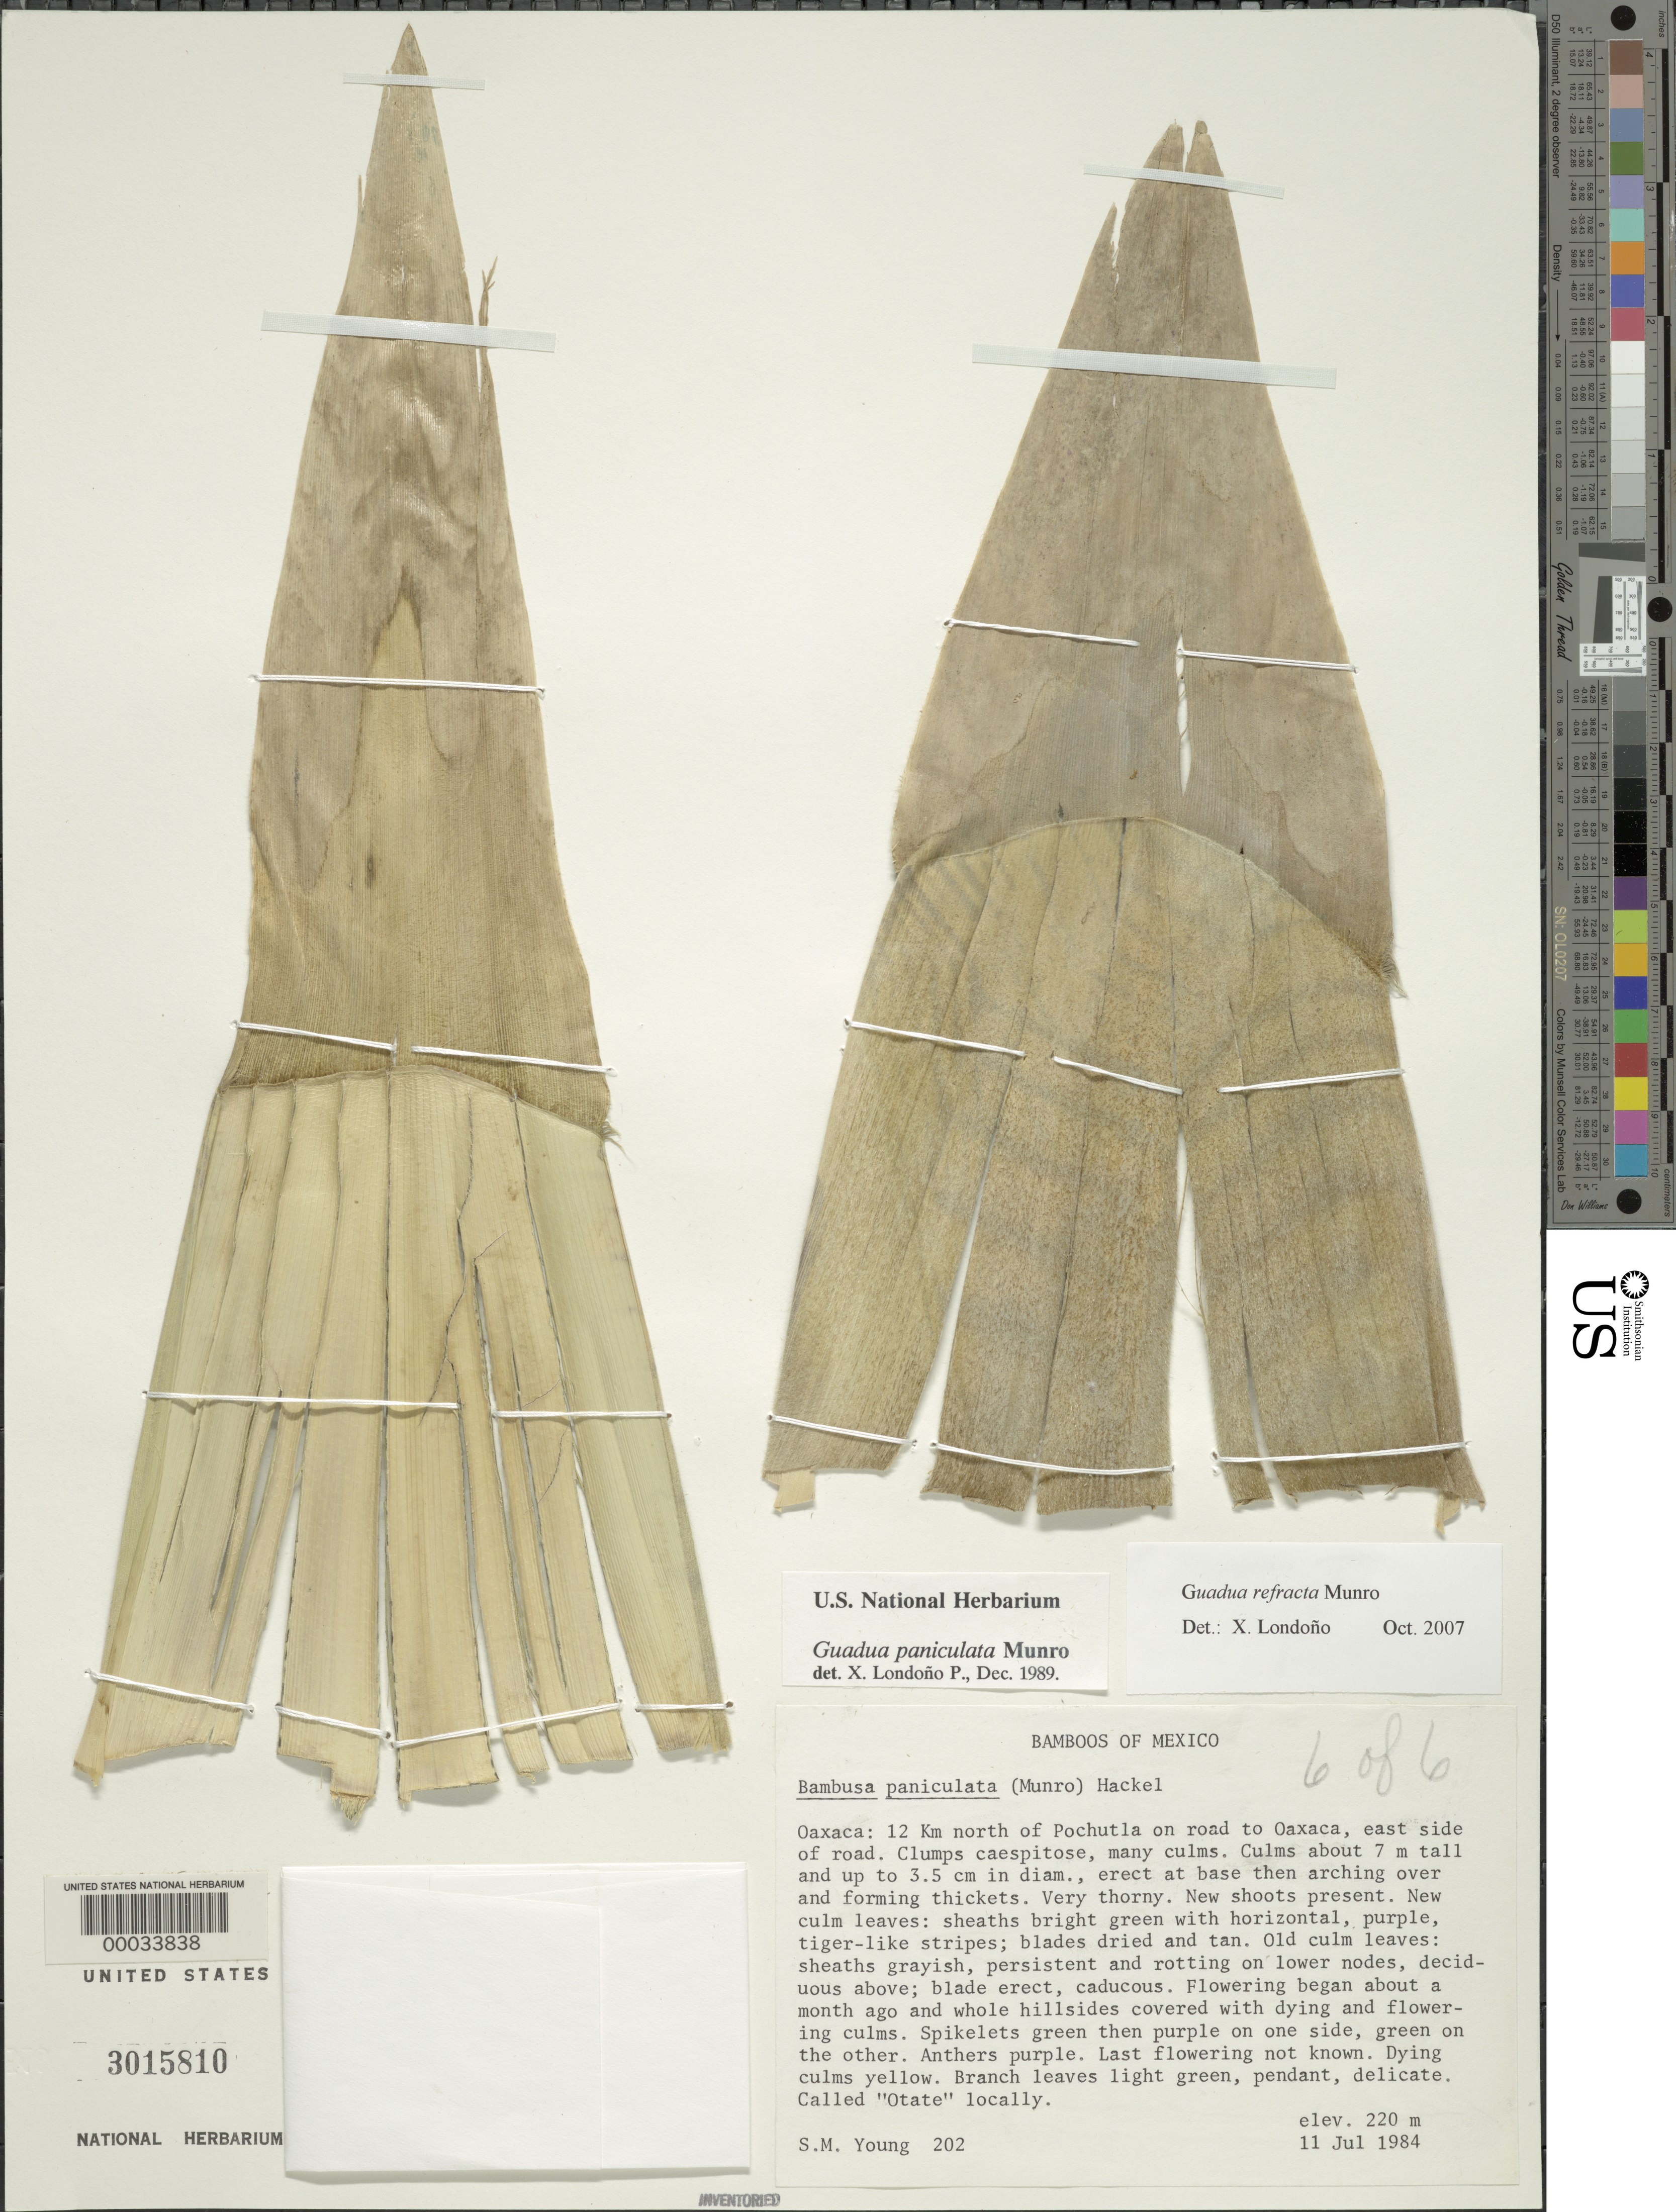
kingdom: Plantae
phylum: Tracheophyta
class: Liliopsida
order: Poales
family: Poaceae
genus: Guadua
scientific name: Guadua refracta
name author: Munro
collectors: S. Young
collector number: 202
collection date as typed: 11 Jul 1984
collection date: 1984-07-11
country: Mexico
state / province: Oaxaca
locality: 12 km N of Pochutla on road to Oaxaca, E side of road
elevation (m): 220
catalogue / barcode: US 3015810